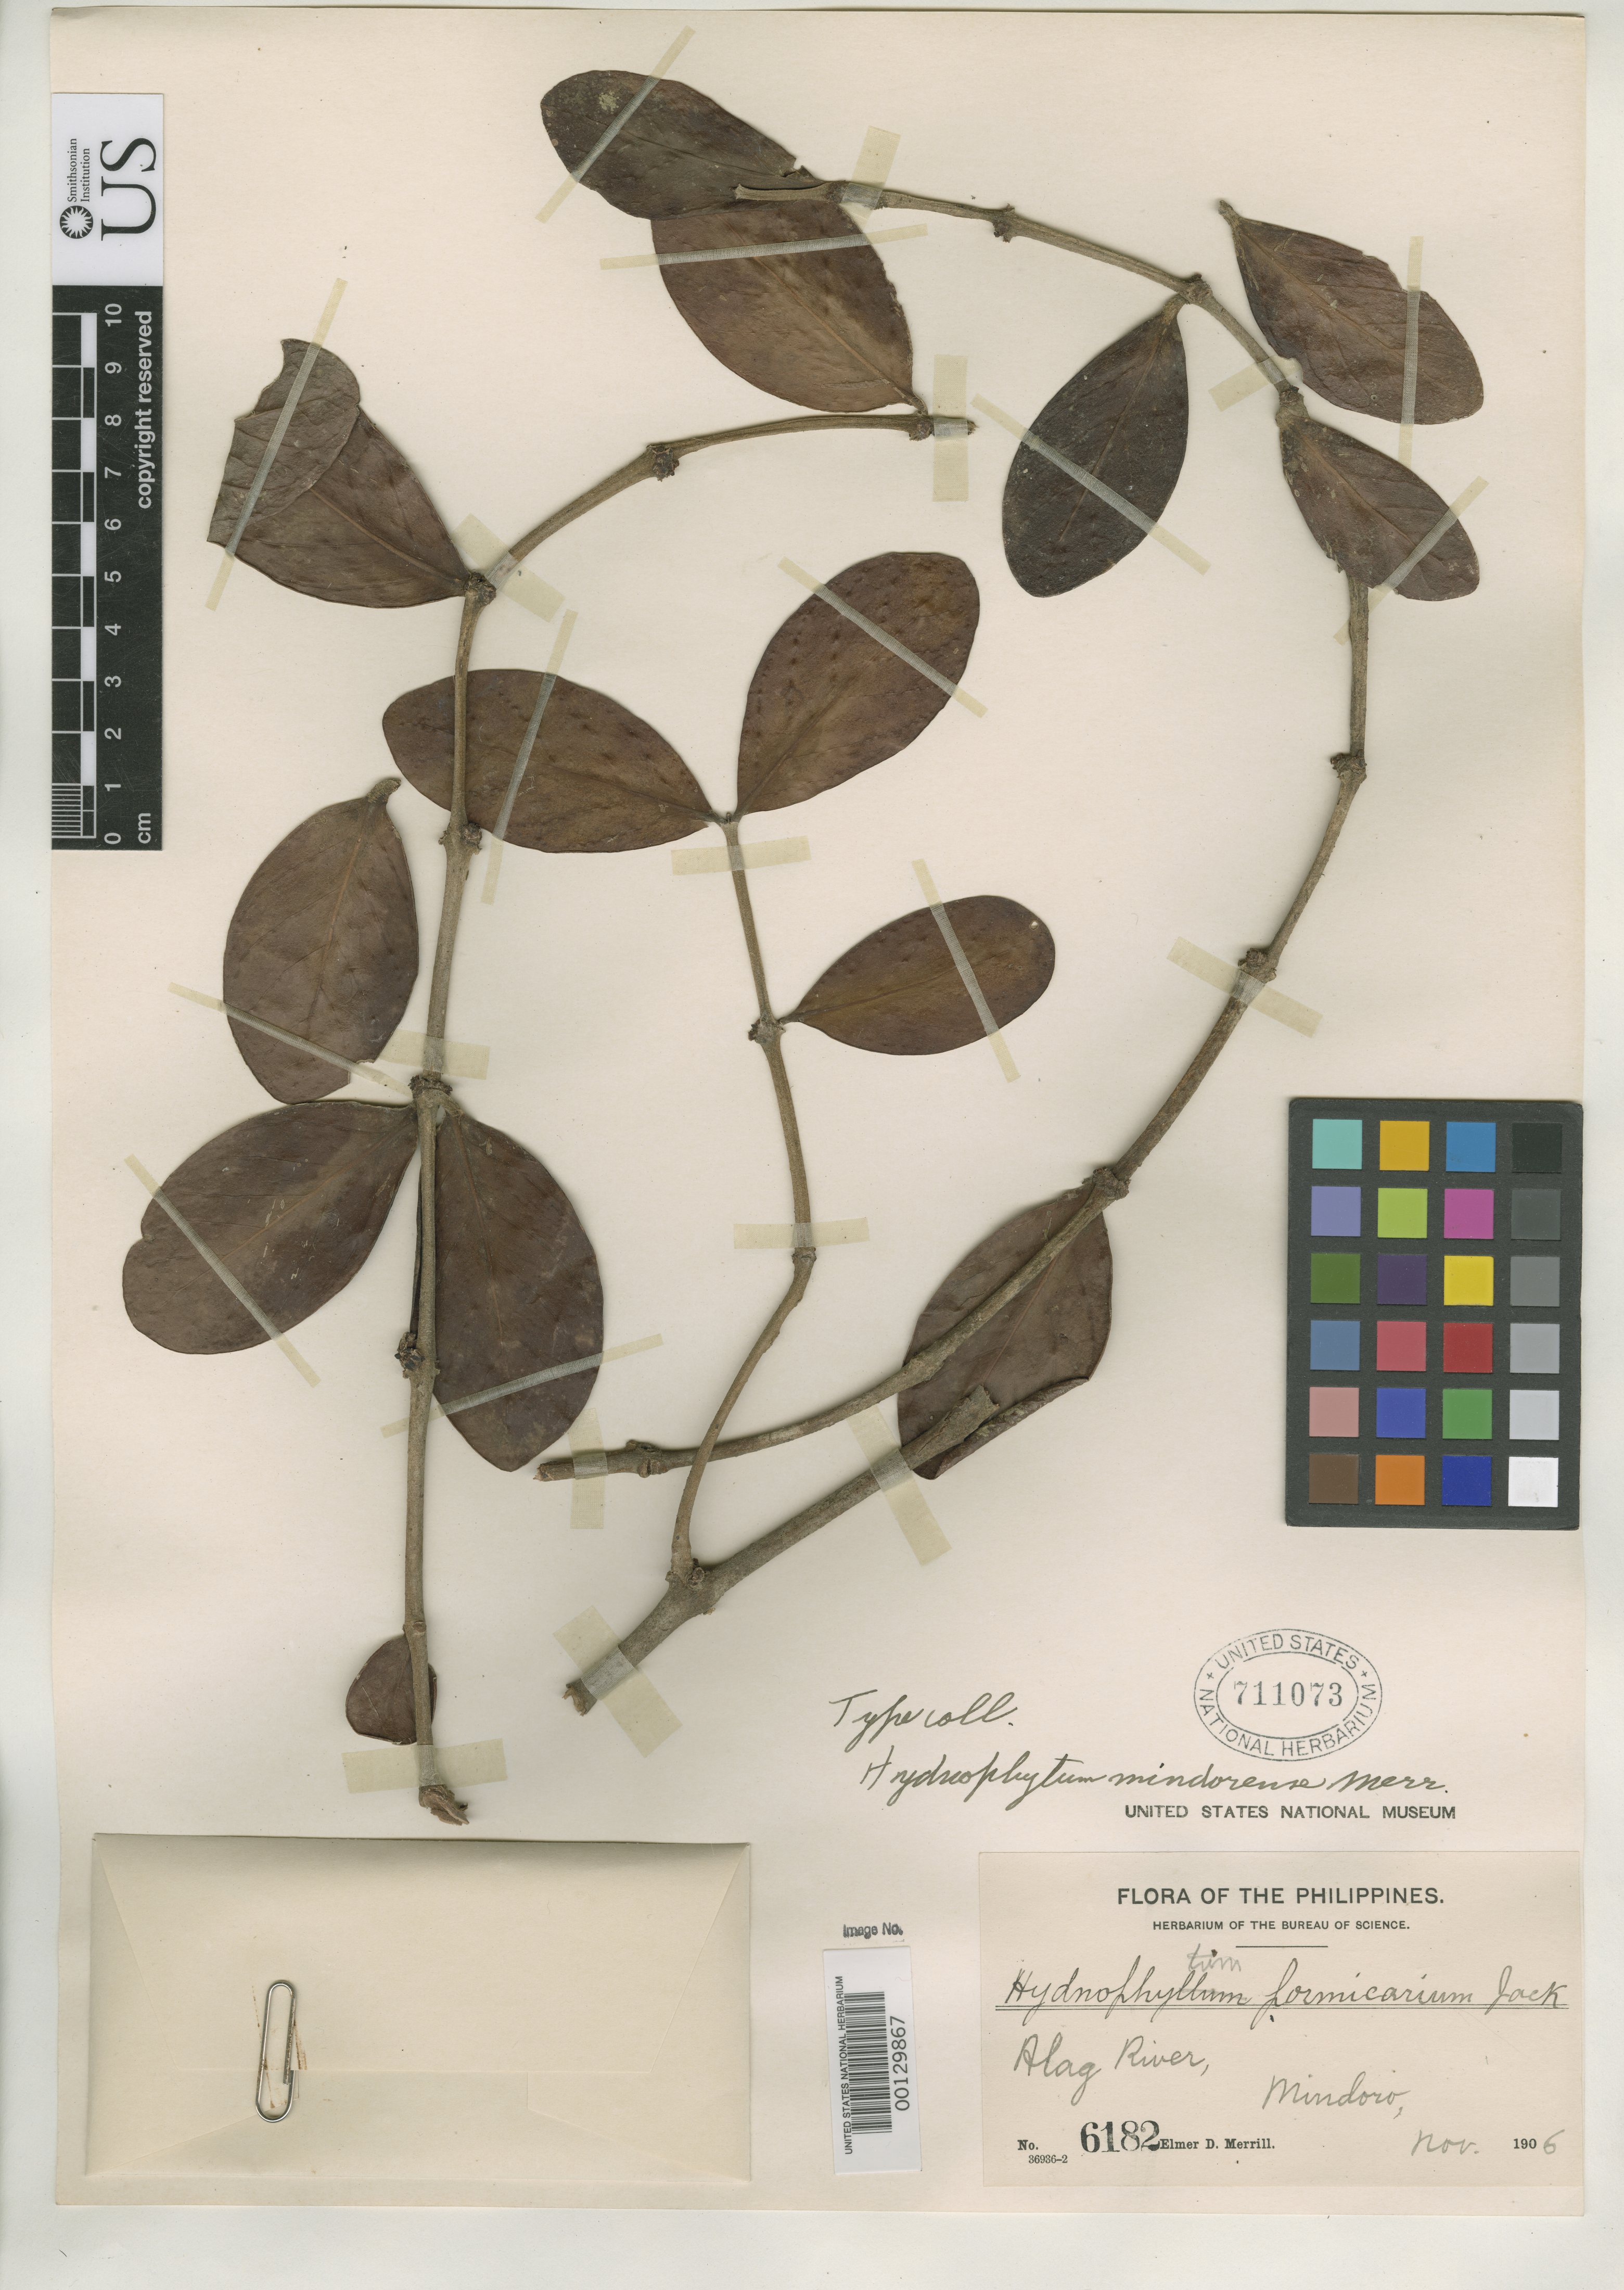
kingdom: Plantae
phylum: Tracheophyta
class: Magnoliopsida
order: Gentianales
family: Rubiaceae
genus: Hydnophytum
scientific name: Hydnophytum mindorense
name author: Merr.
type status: Isotype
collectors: E. D. Merrill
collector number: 6182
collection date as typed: Nov 1906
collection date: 1906-11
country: Philippines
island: Mindoro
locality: Alag River.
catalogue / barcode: US 711073